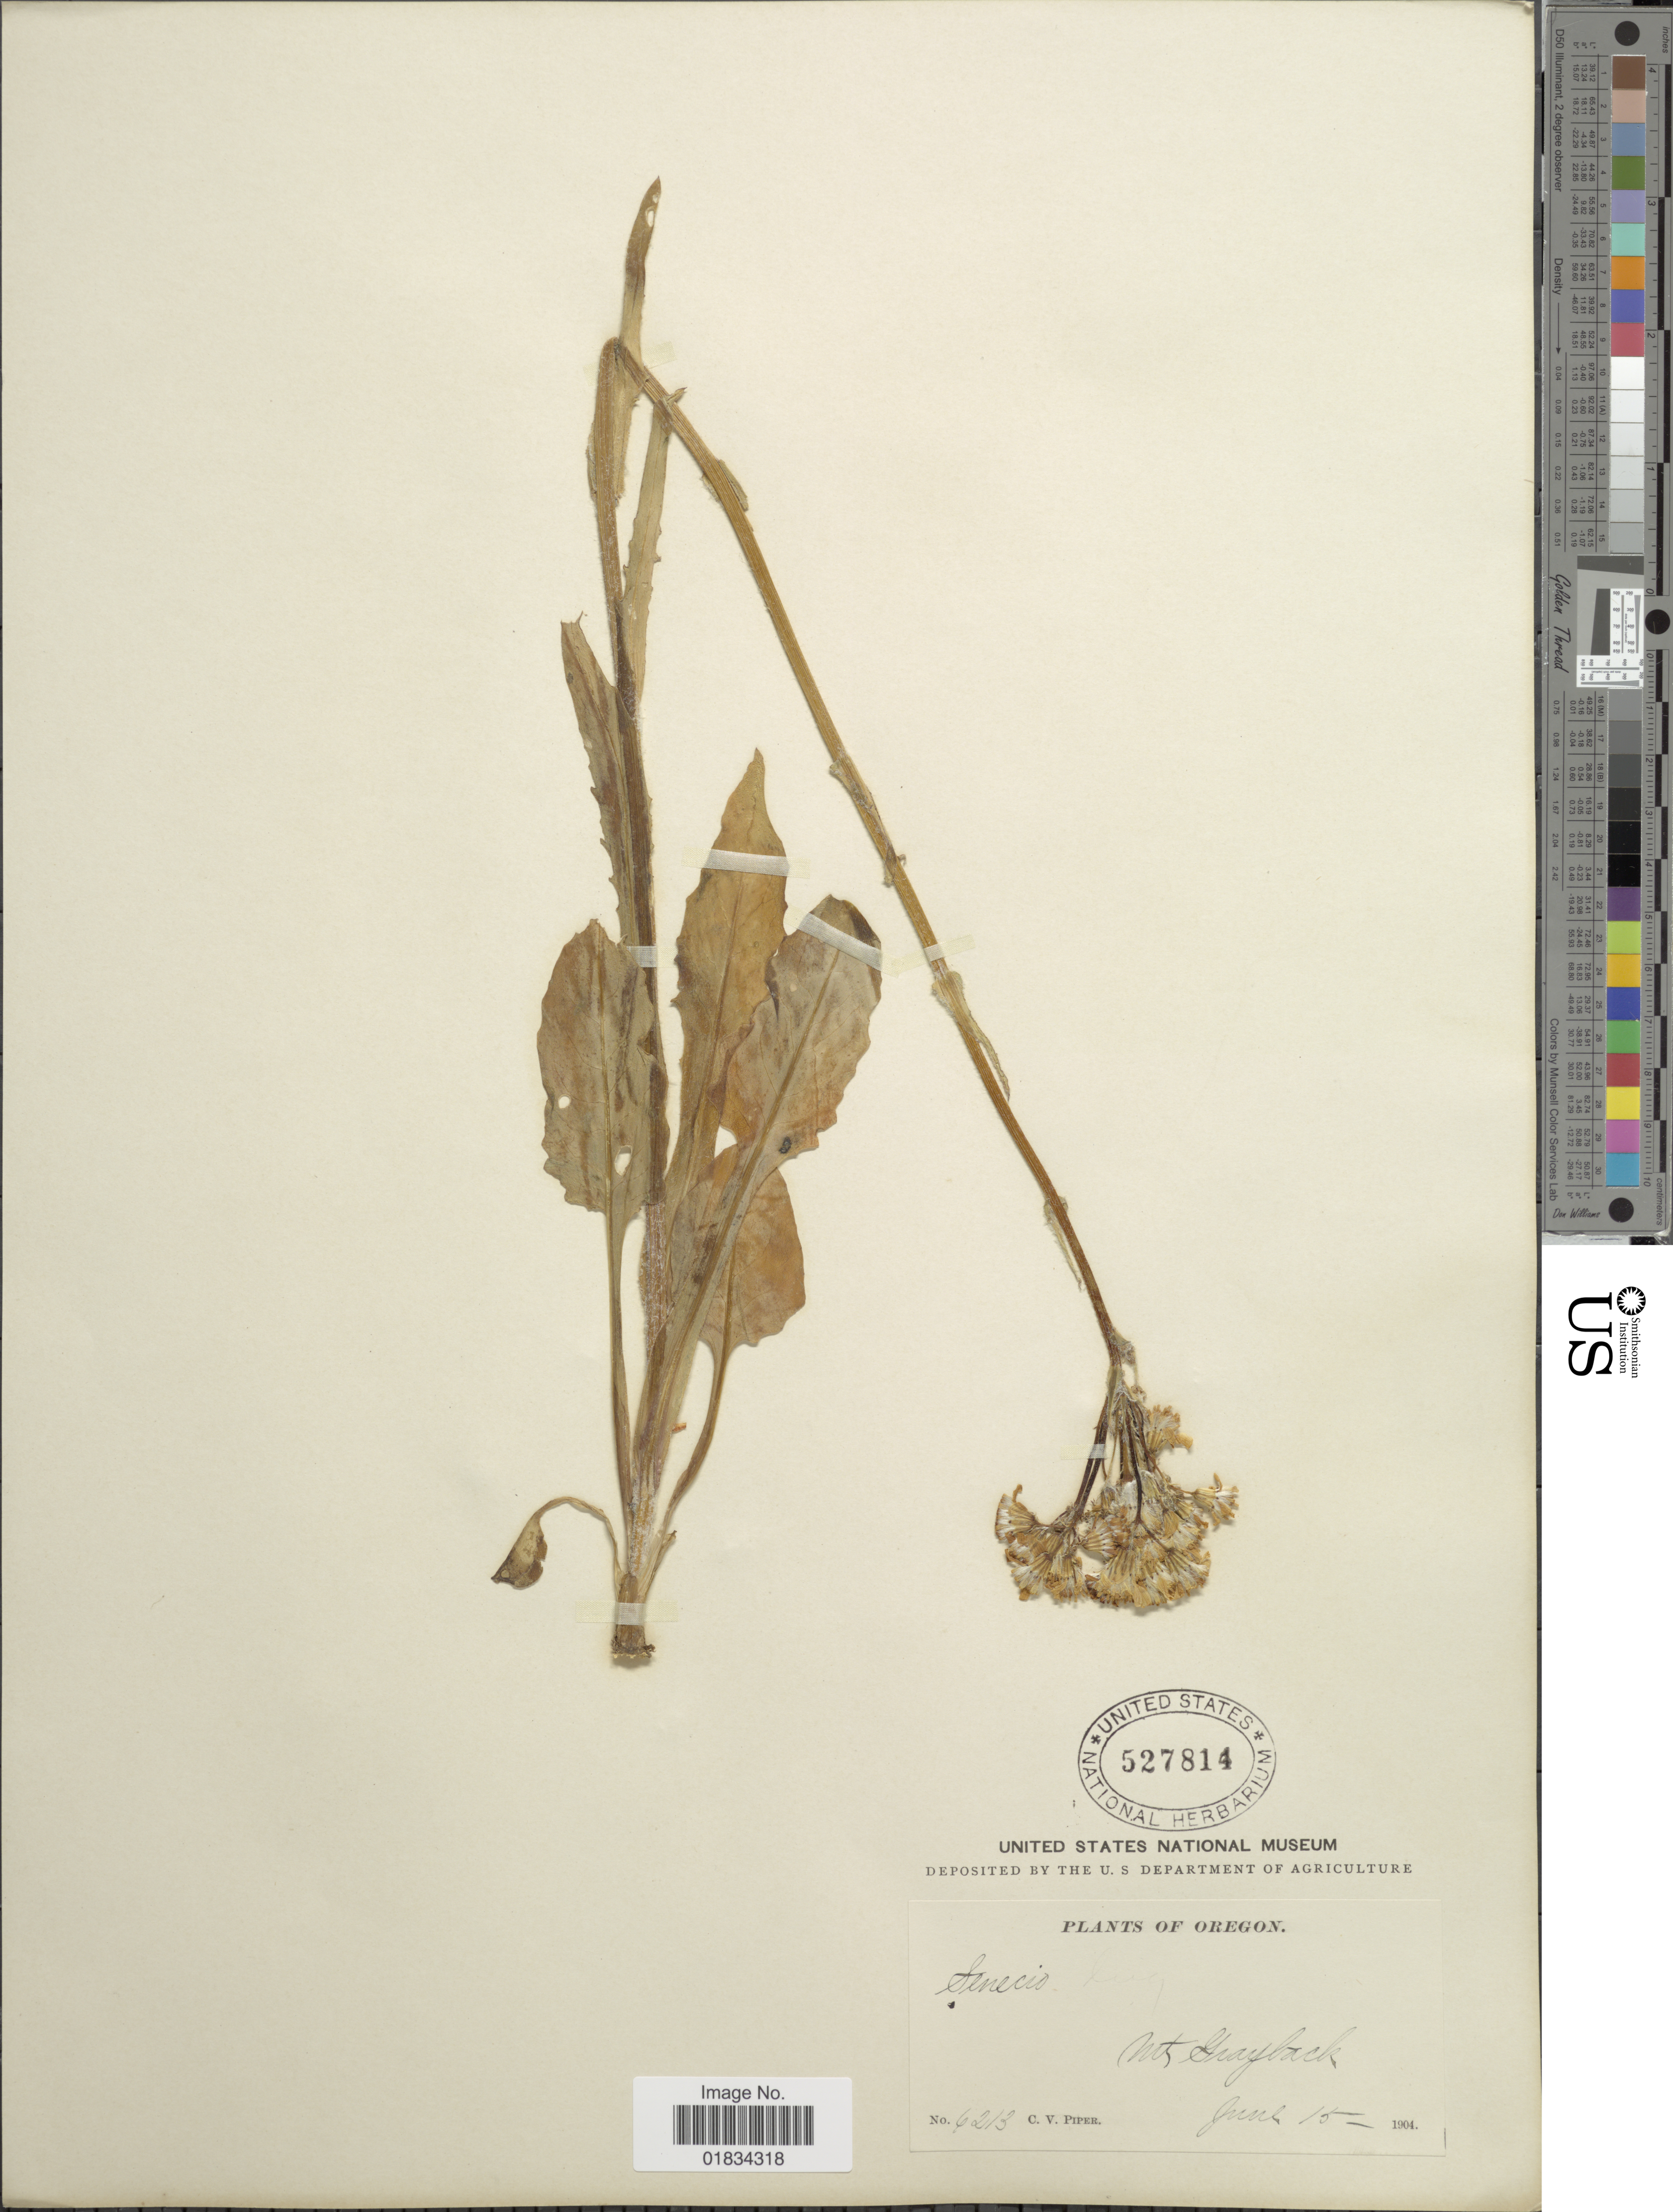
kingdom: Plantae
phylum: Tracheophyta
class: Magnoliopsida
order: Asterales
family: Asteraceae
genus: Senecio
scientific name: Senecio integerrimus var. ochroleucus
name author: (A. Gray) Cronq.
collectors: C. V. Piper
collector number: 6213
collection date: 1904-06-15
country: United States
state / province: Oregon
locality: Mt. Grayback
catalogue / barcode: US 527814